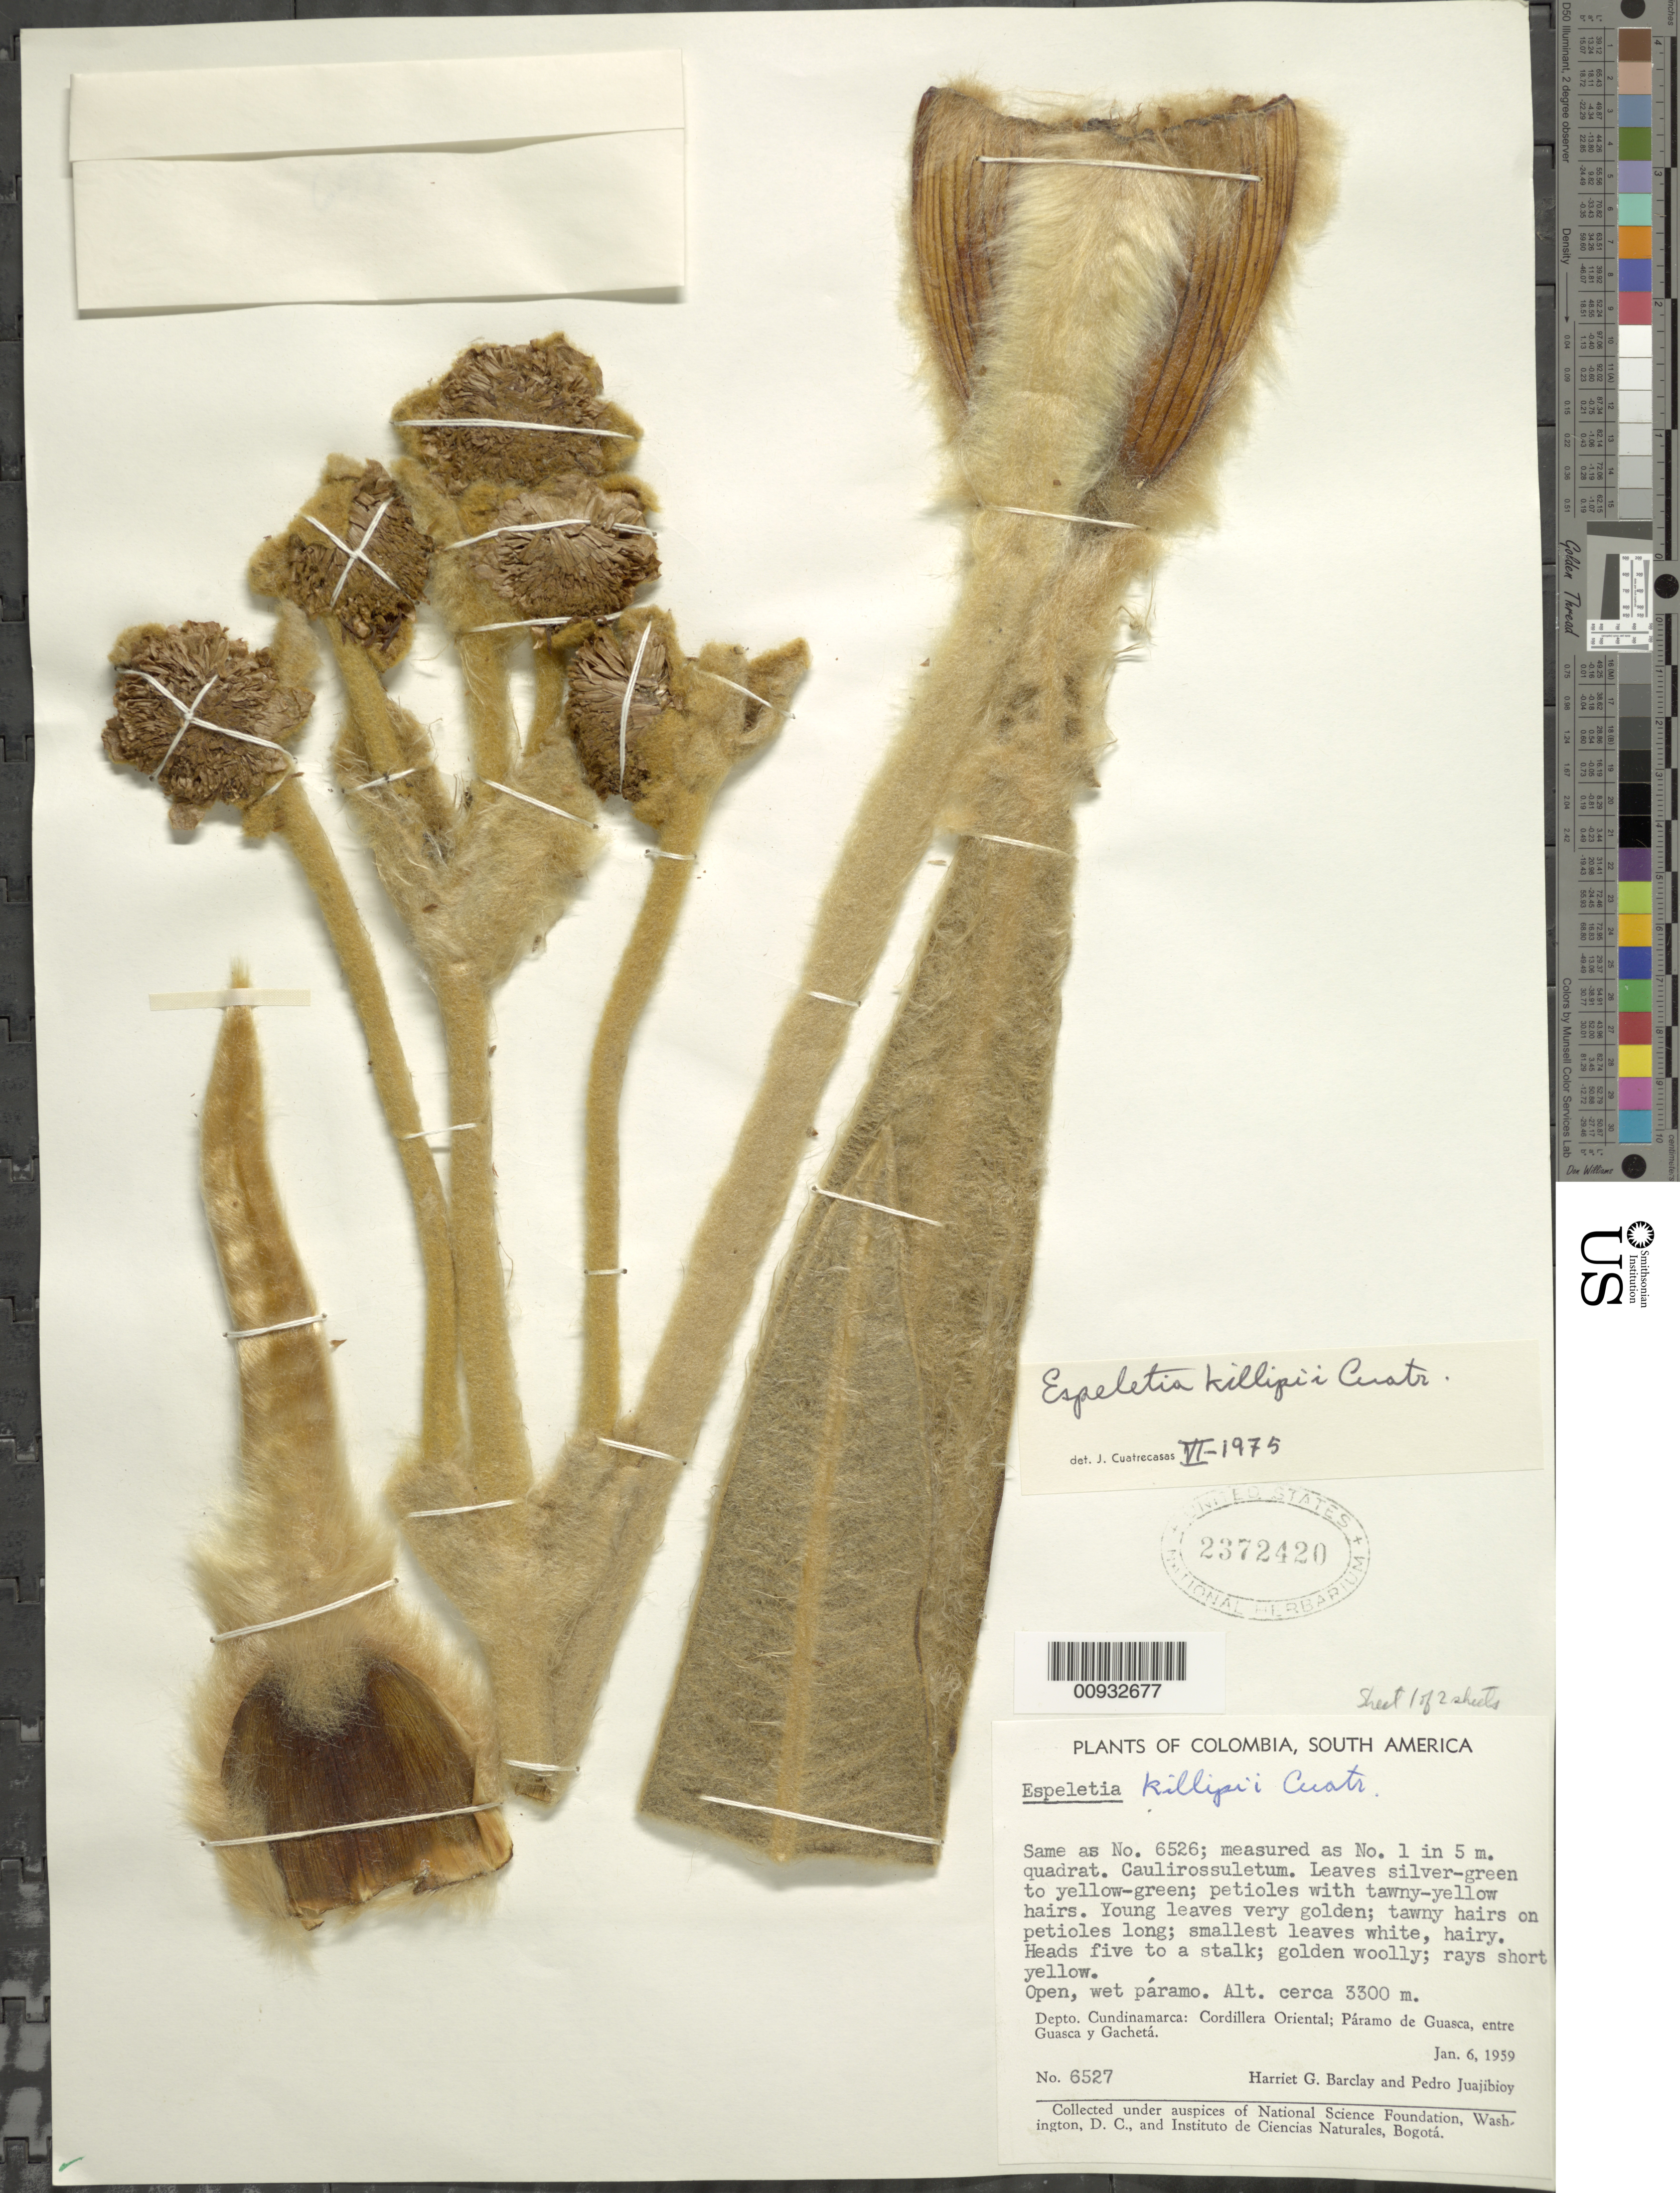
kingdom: Plantae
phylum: Tracheophyta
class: Magnoliopsida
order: Asterales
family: Asteraceae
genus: Espeletia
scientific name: Espeletia killipii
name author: Cuatrec.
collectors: H. G. Barclay & P. Juajibioy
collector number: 6527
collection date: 1959-01-06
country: Colombia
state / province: Cundinamarca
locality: Cordillera Oriental; Paramo de Guasca, entre Guasca y Gacheta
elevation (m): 3300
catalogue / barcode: US 2372420